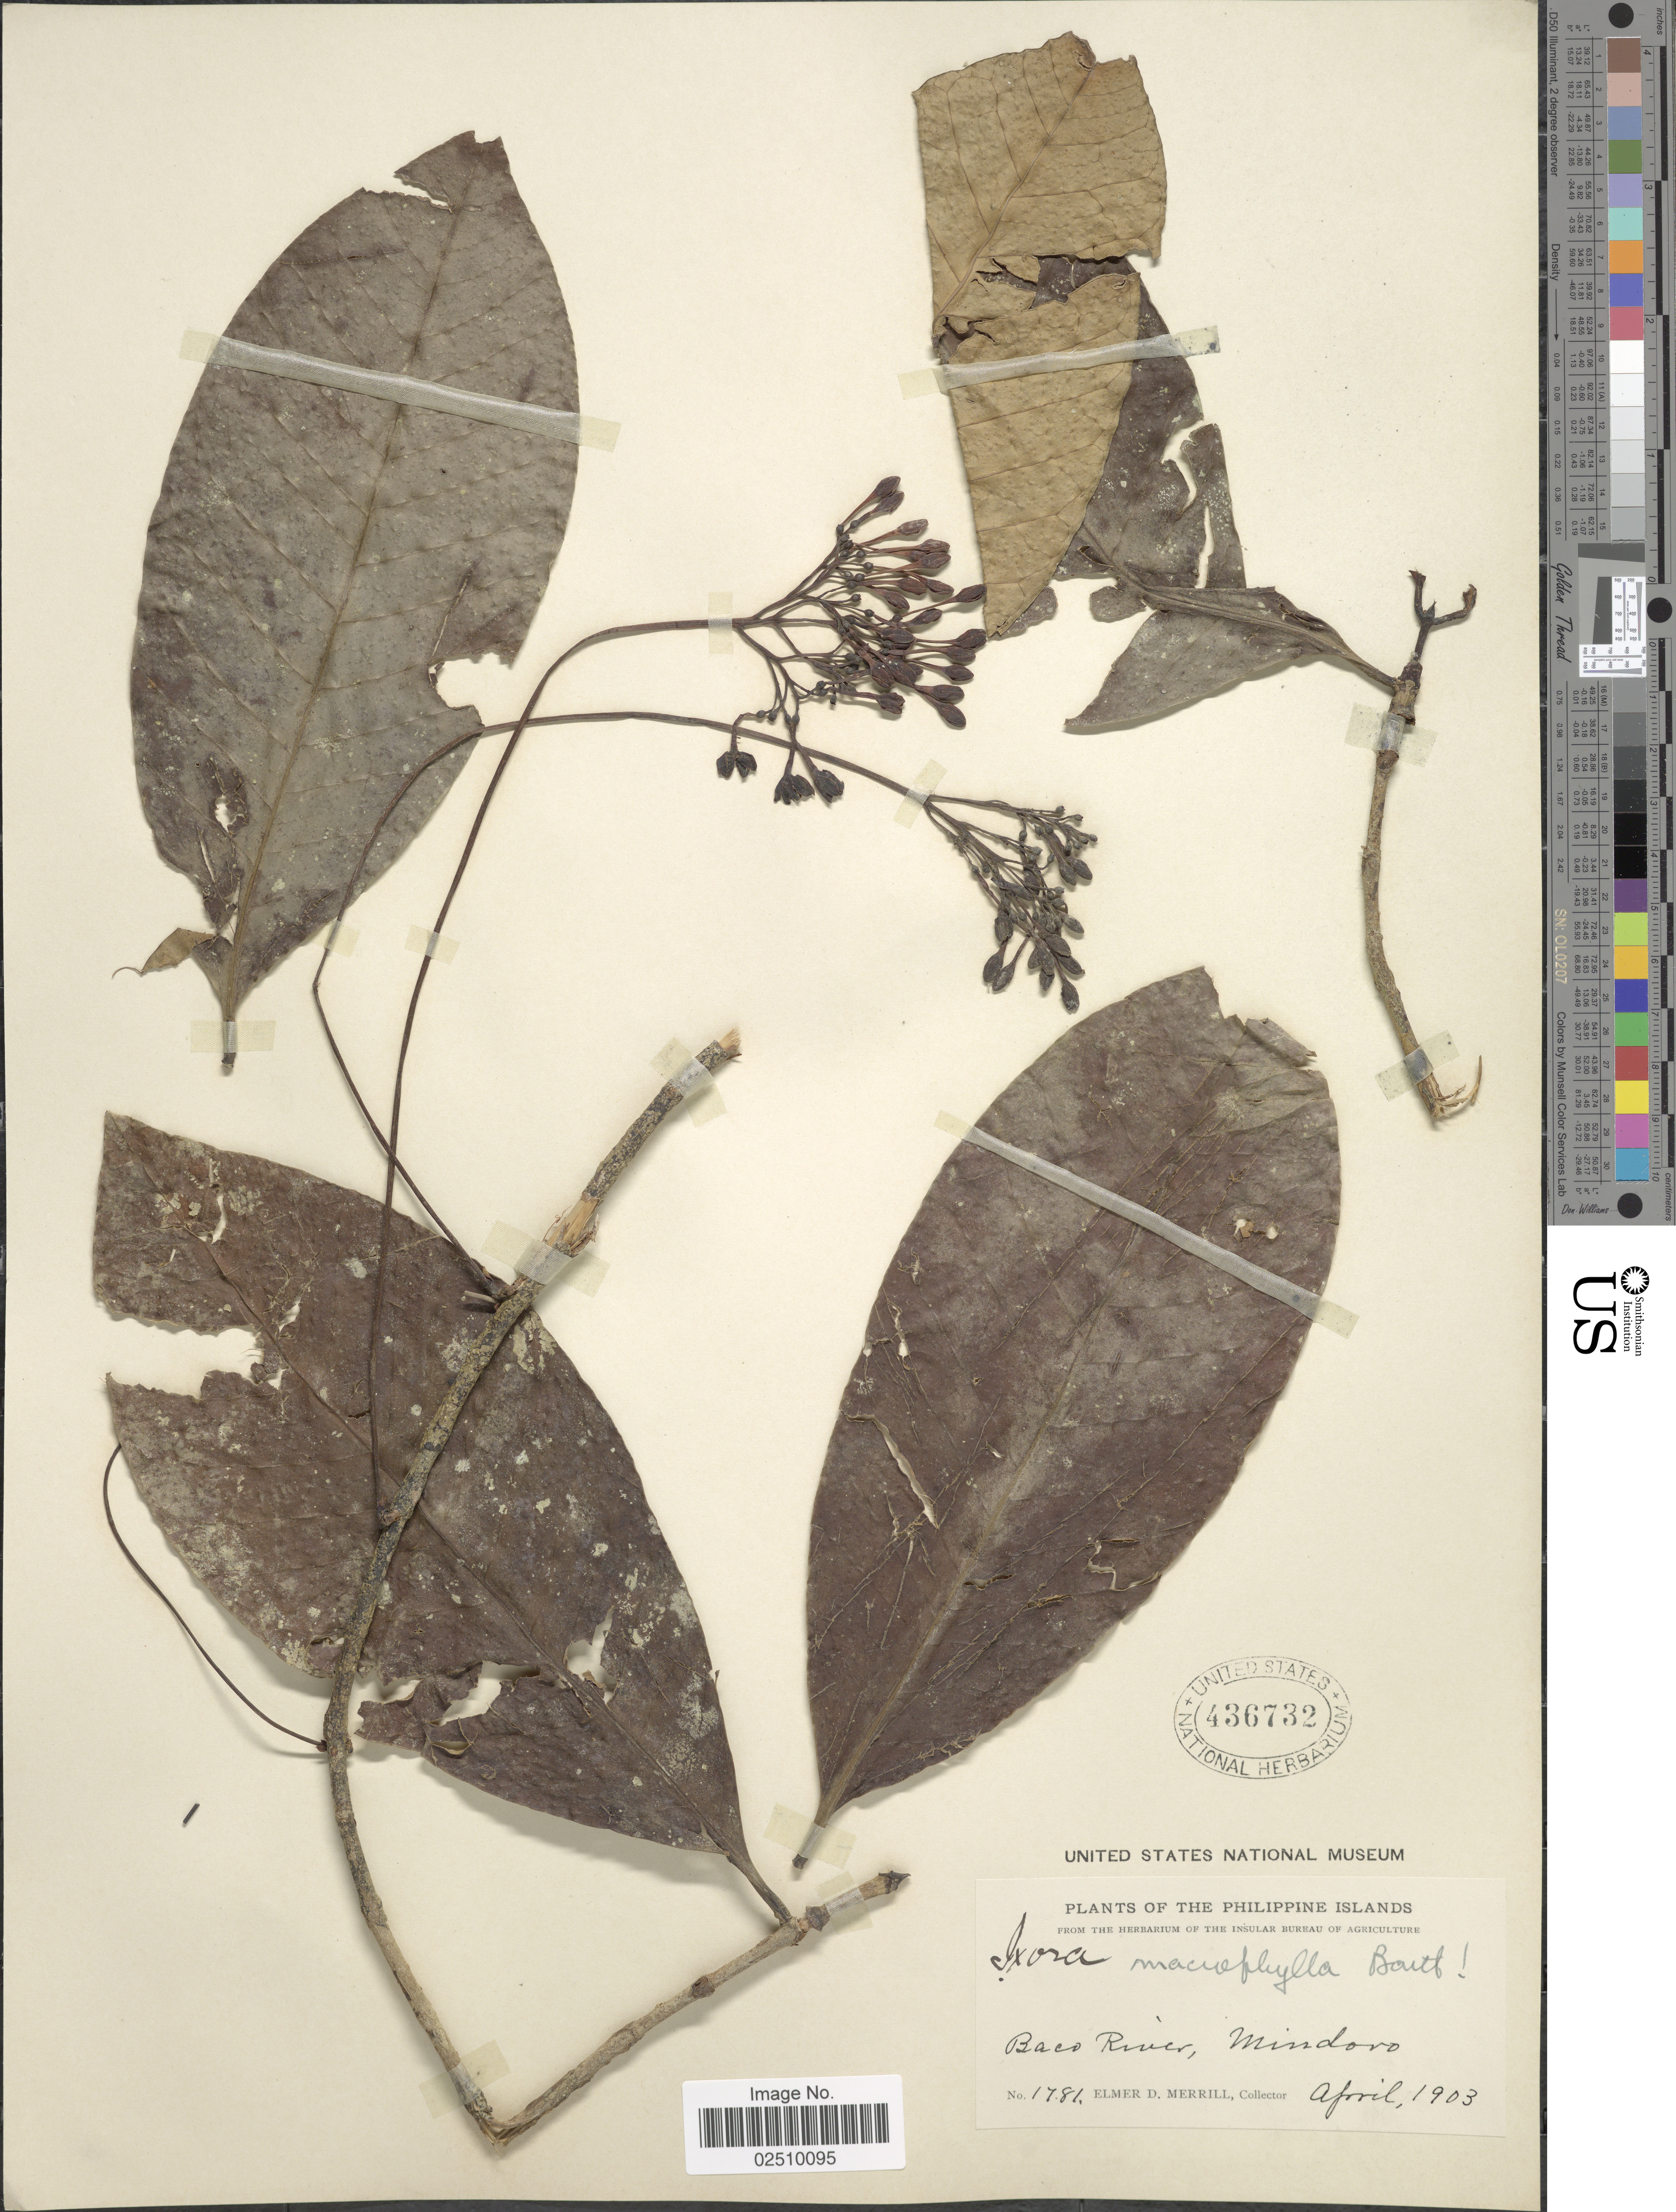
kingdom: Plantae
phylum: Tracheophyta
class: Magnoliopsida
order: Gentianales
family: Rubiaceae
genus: Ixora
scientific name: Ixora macrophylla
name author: Bartl. ex DC.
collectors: E. D. Merrill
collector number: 1781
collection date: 1903-04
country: Philippines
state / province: Mimaropa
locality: Baco River, Mindoro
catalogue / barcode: US 436732